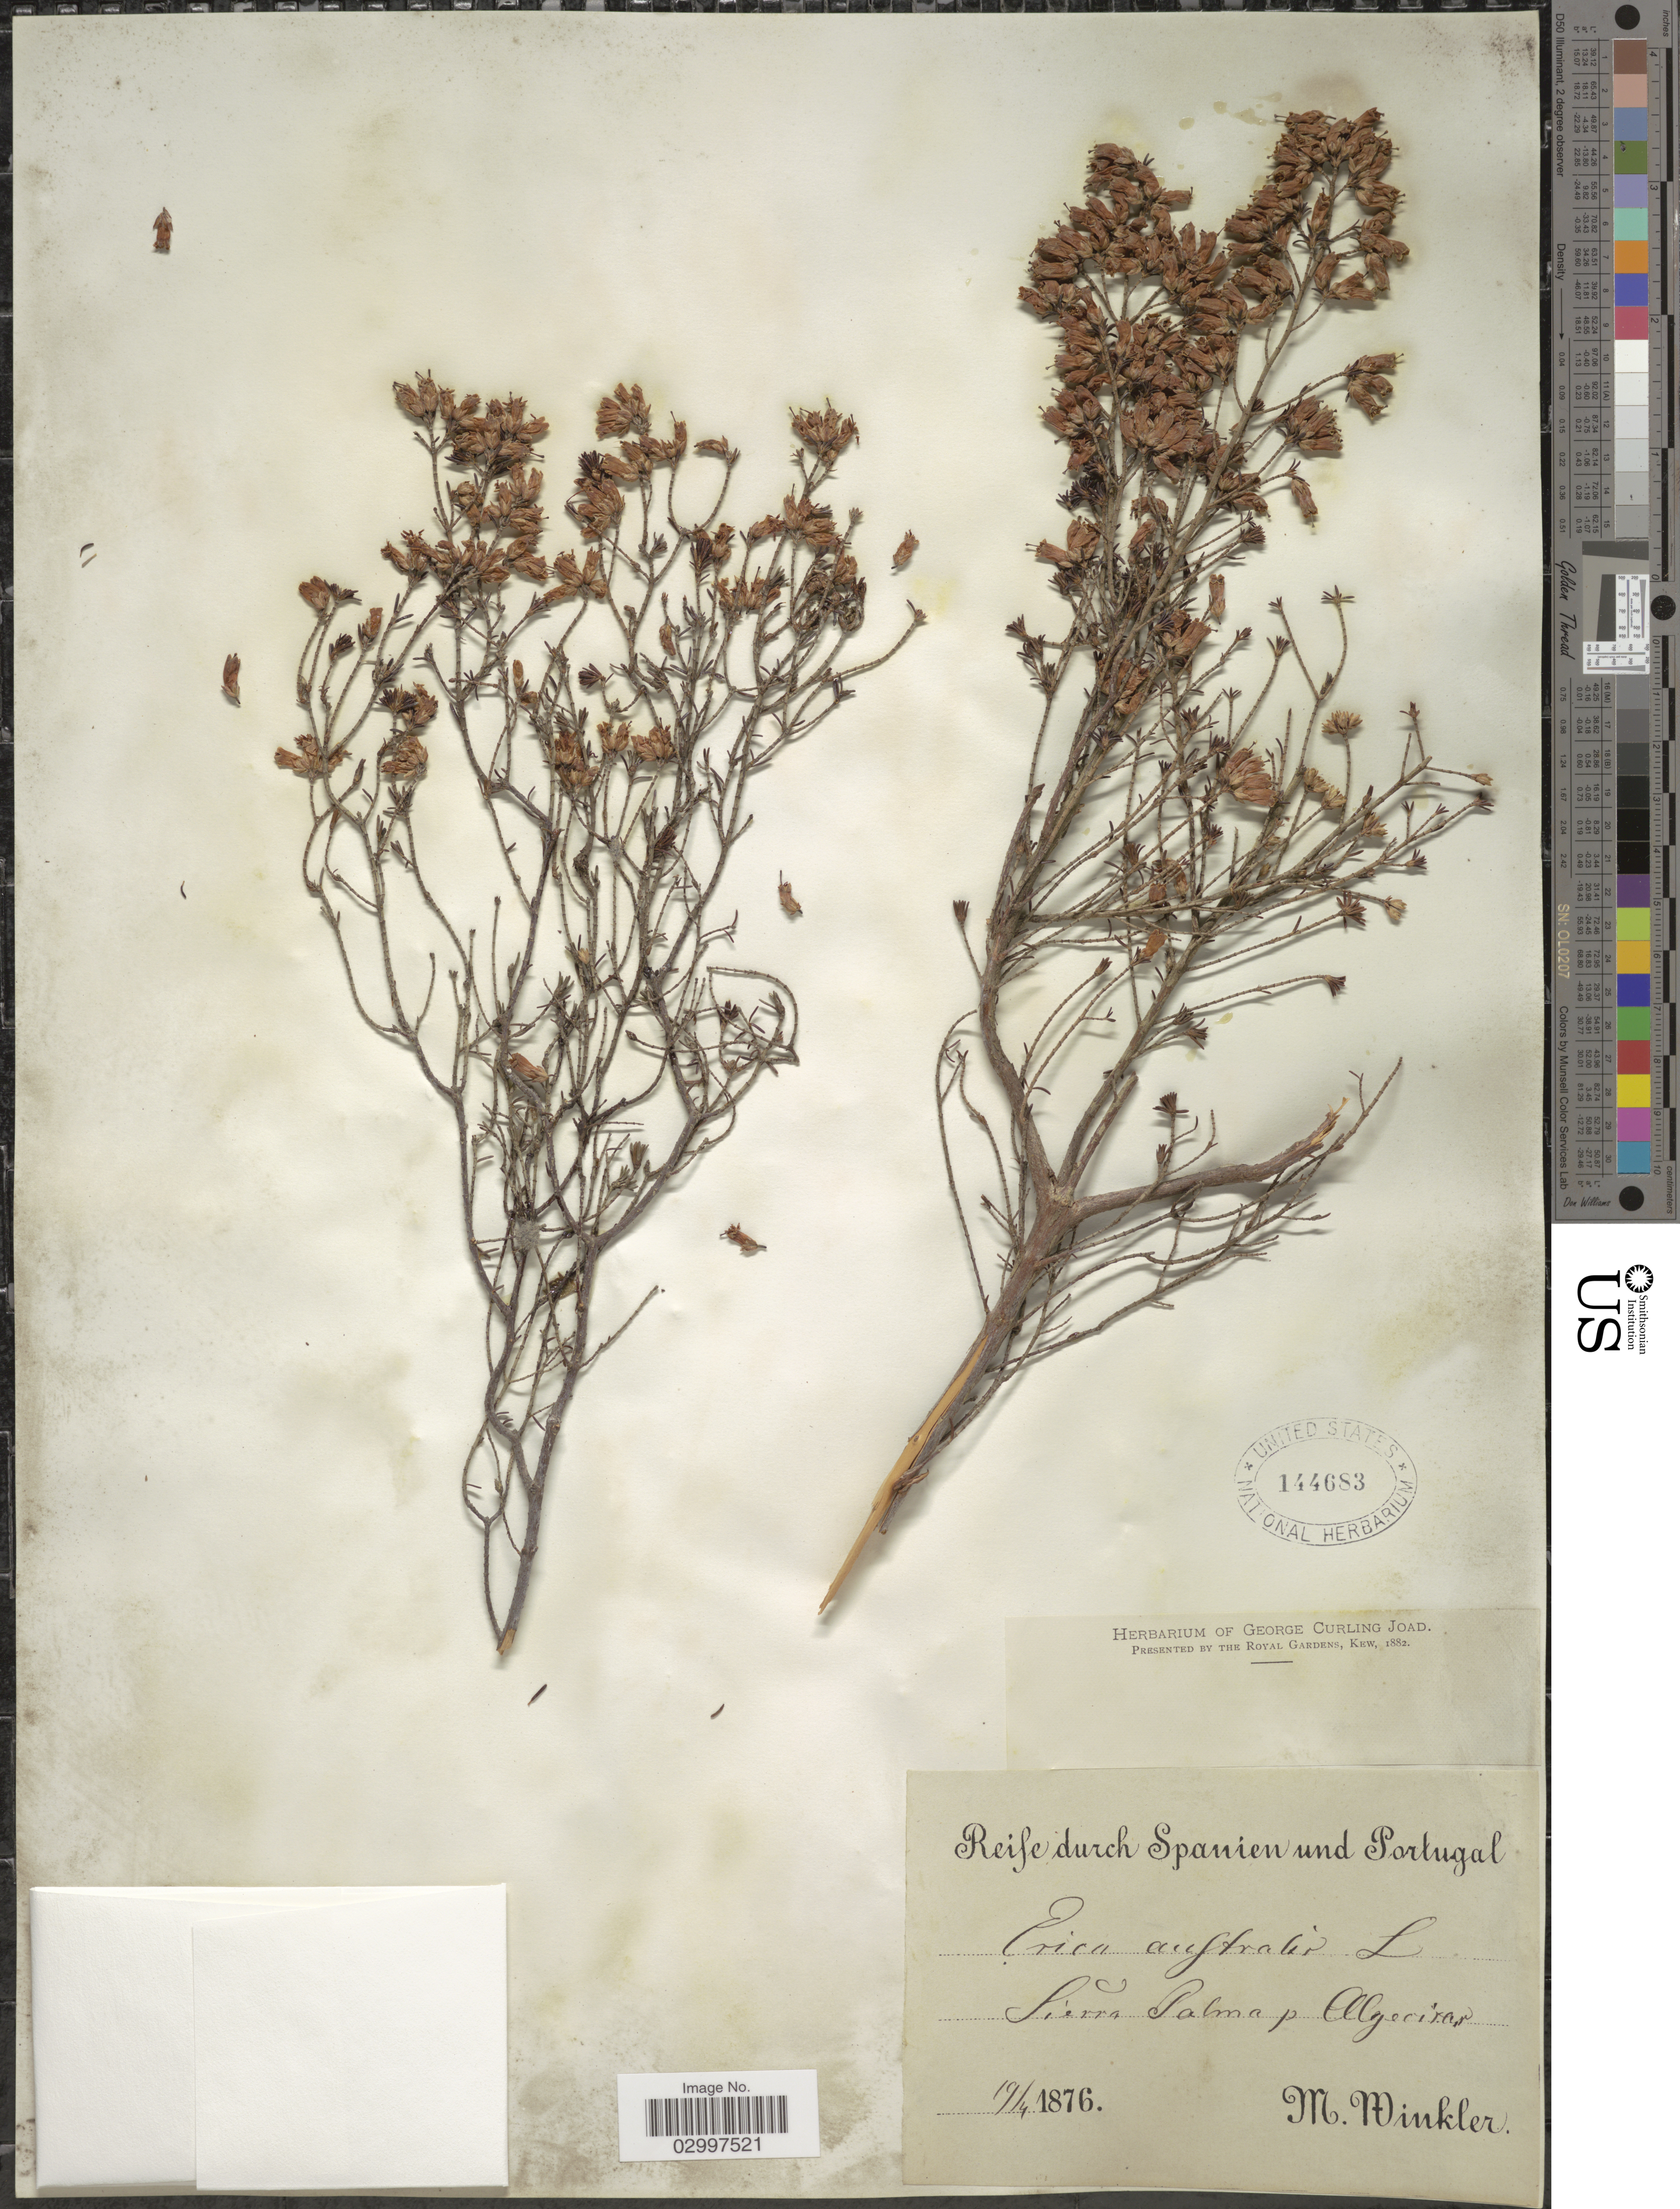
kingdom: Plantae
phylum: Tracheophyta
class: Magnoliopsida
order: Ericales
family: Ericaceae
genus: Erica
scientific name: Erica australis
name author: L.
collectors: M. Winkler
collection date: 1876-04-19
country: Spain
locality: Sierra Palma p Algeciras.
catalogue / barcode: US 144683